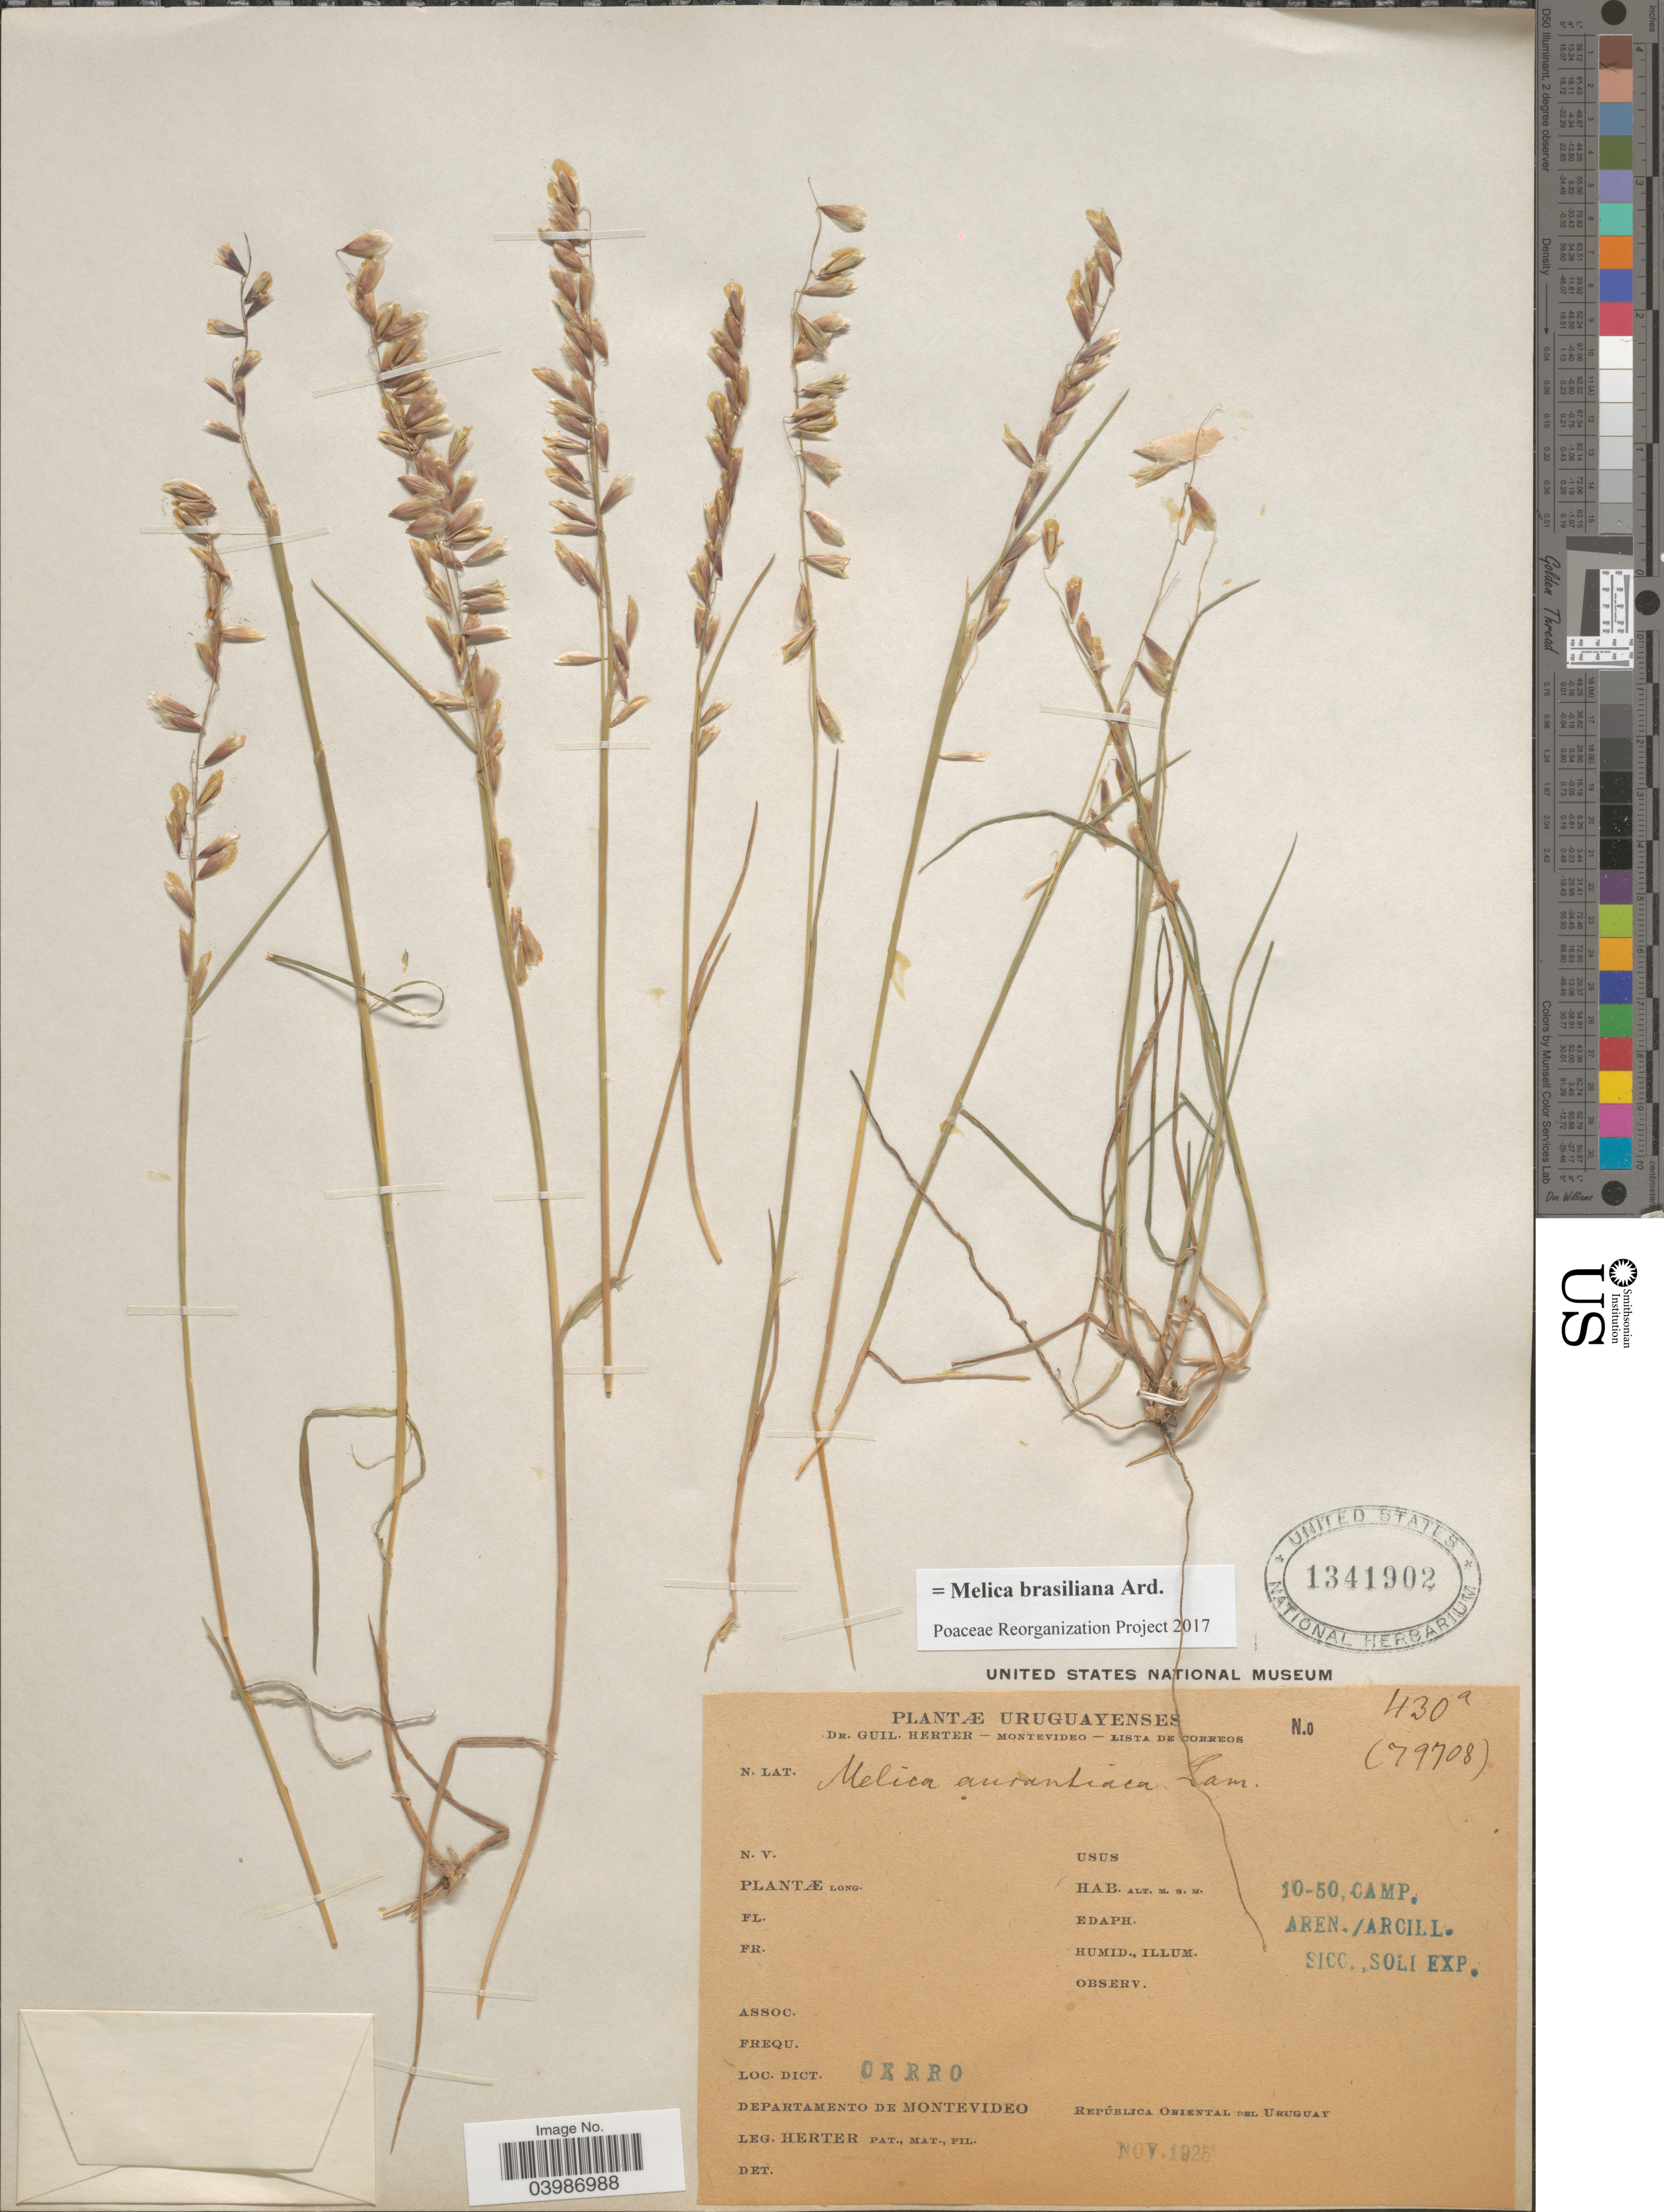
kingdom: Plantae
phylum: Tracheophyta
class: Liliopsida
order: Poales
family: Poaceae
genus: Melica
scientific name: Melica brasiliana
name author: Ard.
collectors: G. Herter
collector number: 430 a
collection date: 1925-11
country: Uruguay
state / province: Montevideo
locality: Dict. Cerro. Departamento de Montevideo. República Oriental del Uruguay.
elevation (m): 10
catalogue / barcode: US 1341902